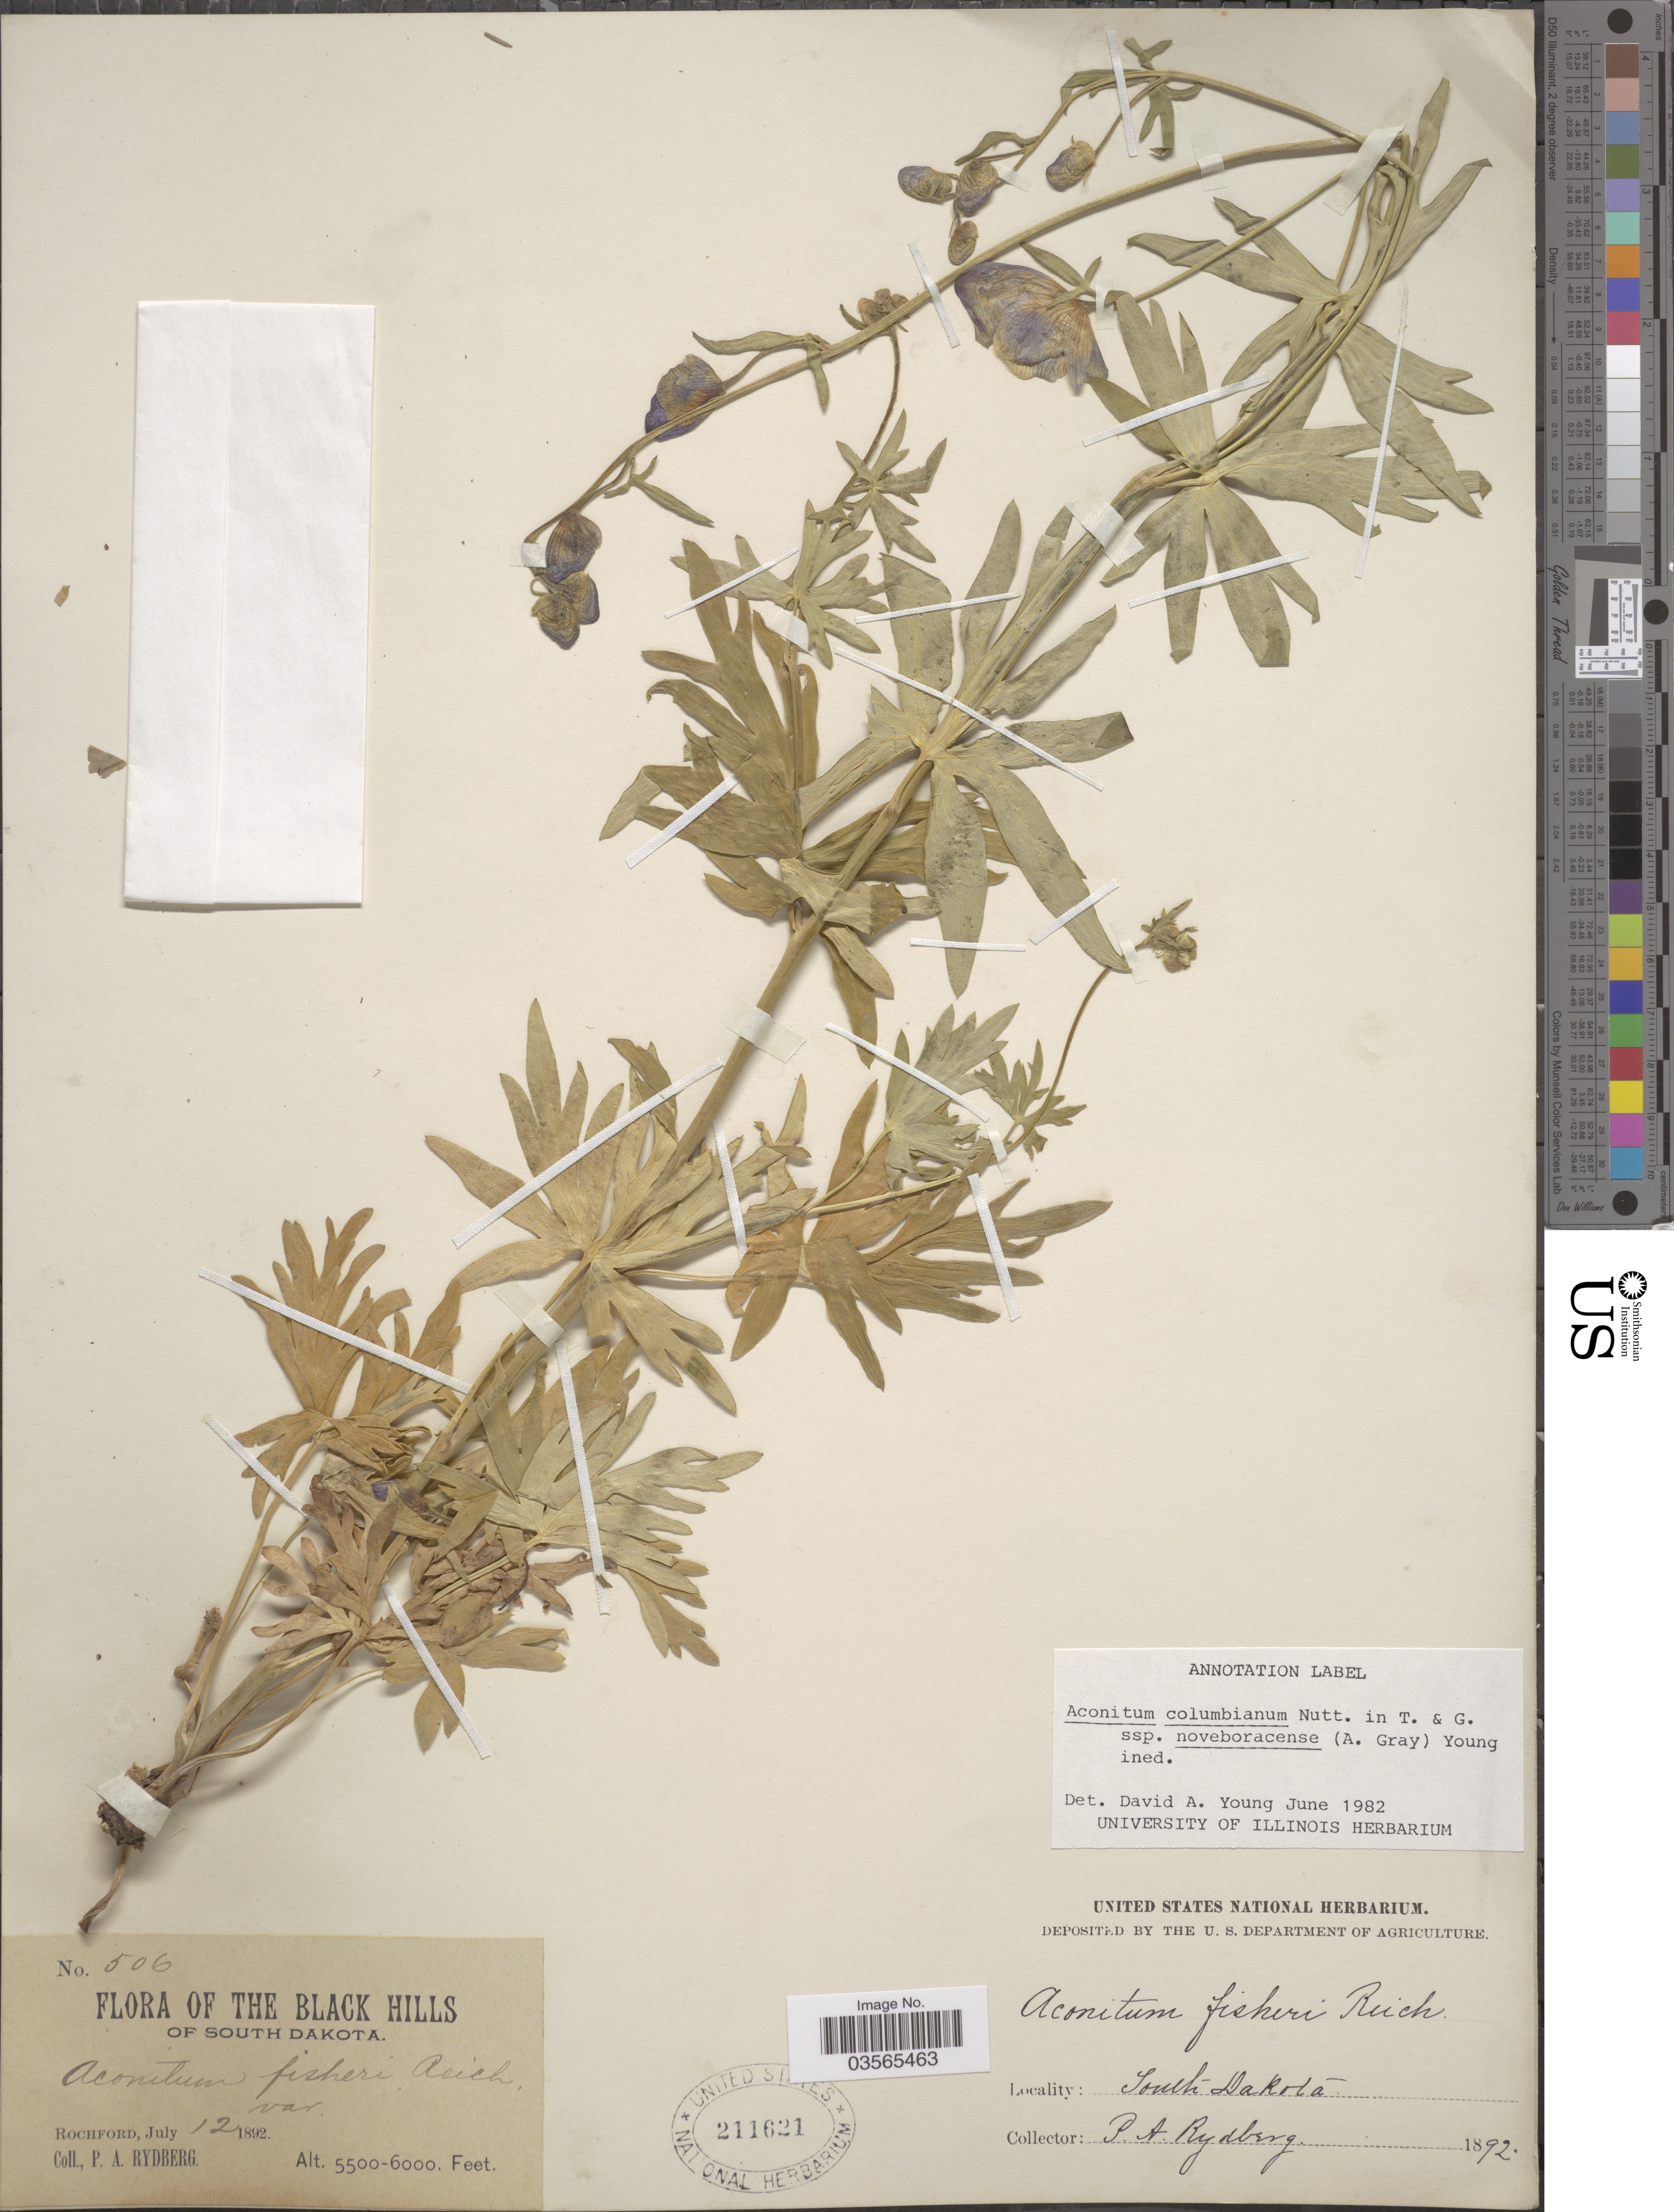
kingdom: Plantae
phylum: Tracheophyta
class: Magnoliopsida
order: Ranunculales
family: Ranunculaceae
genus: Aconitum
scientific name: Aconitum columbianum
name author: Nutt.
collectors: P. A. Rydberg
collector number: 506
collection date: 1892-07-12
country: United States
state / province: South Dakota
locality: The Black Hills of South Dakota. Rochford.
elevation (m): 1676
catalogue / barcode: US 211621